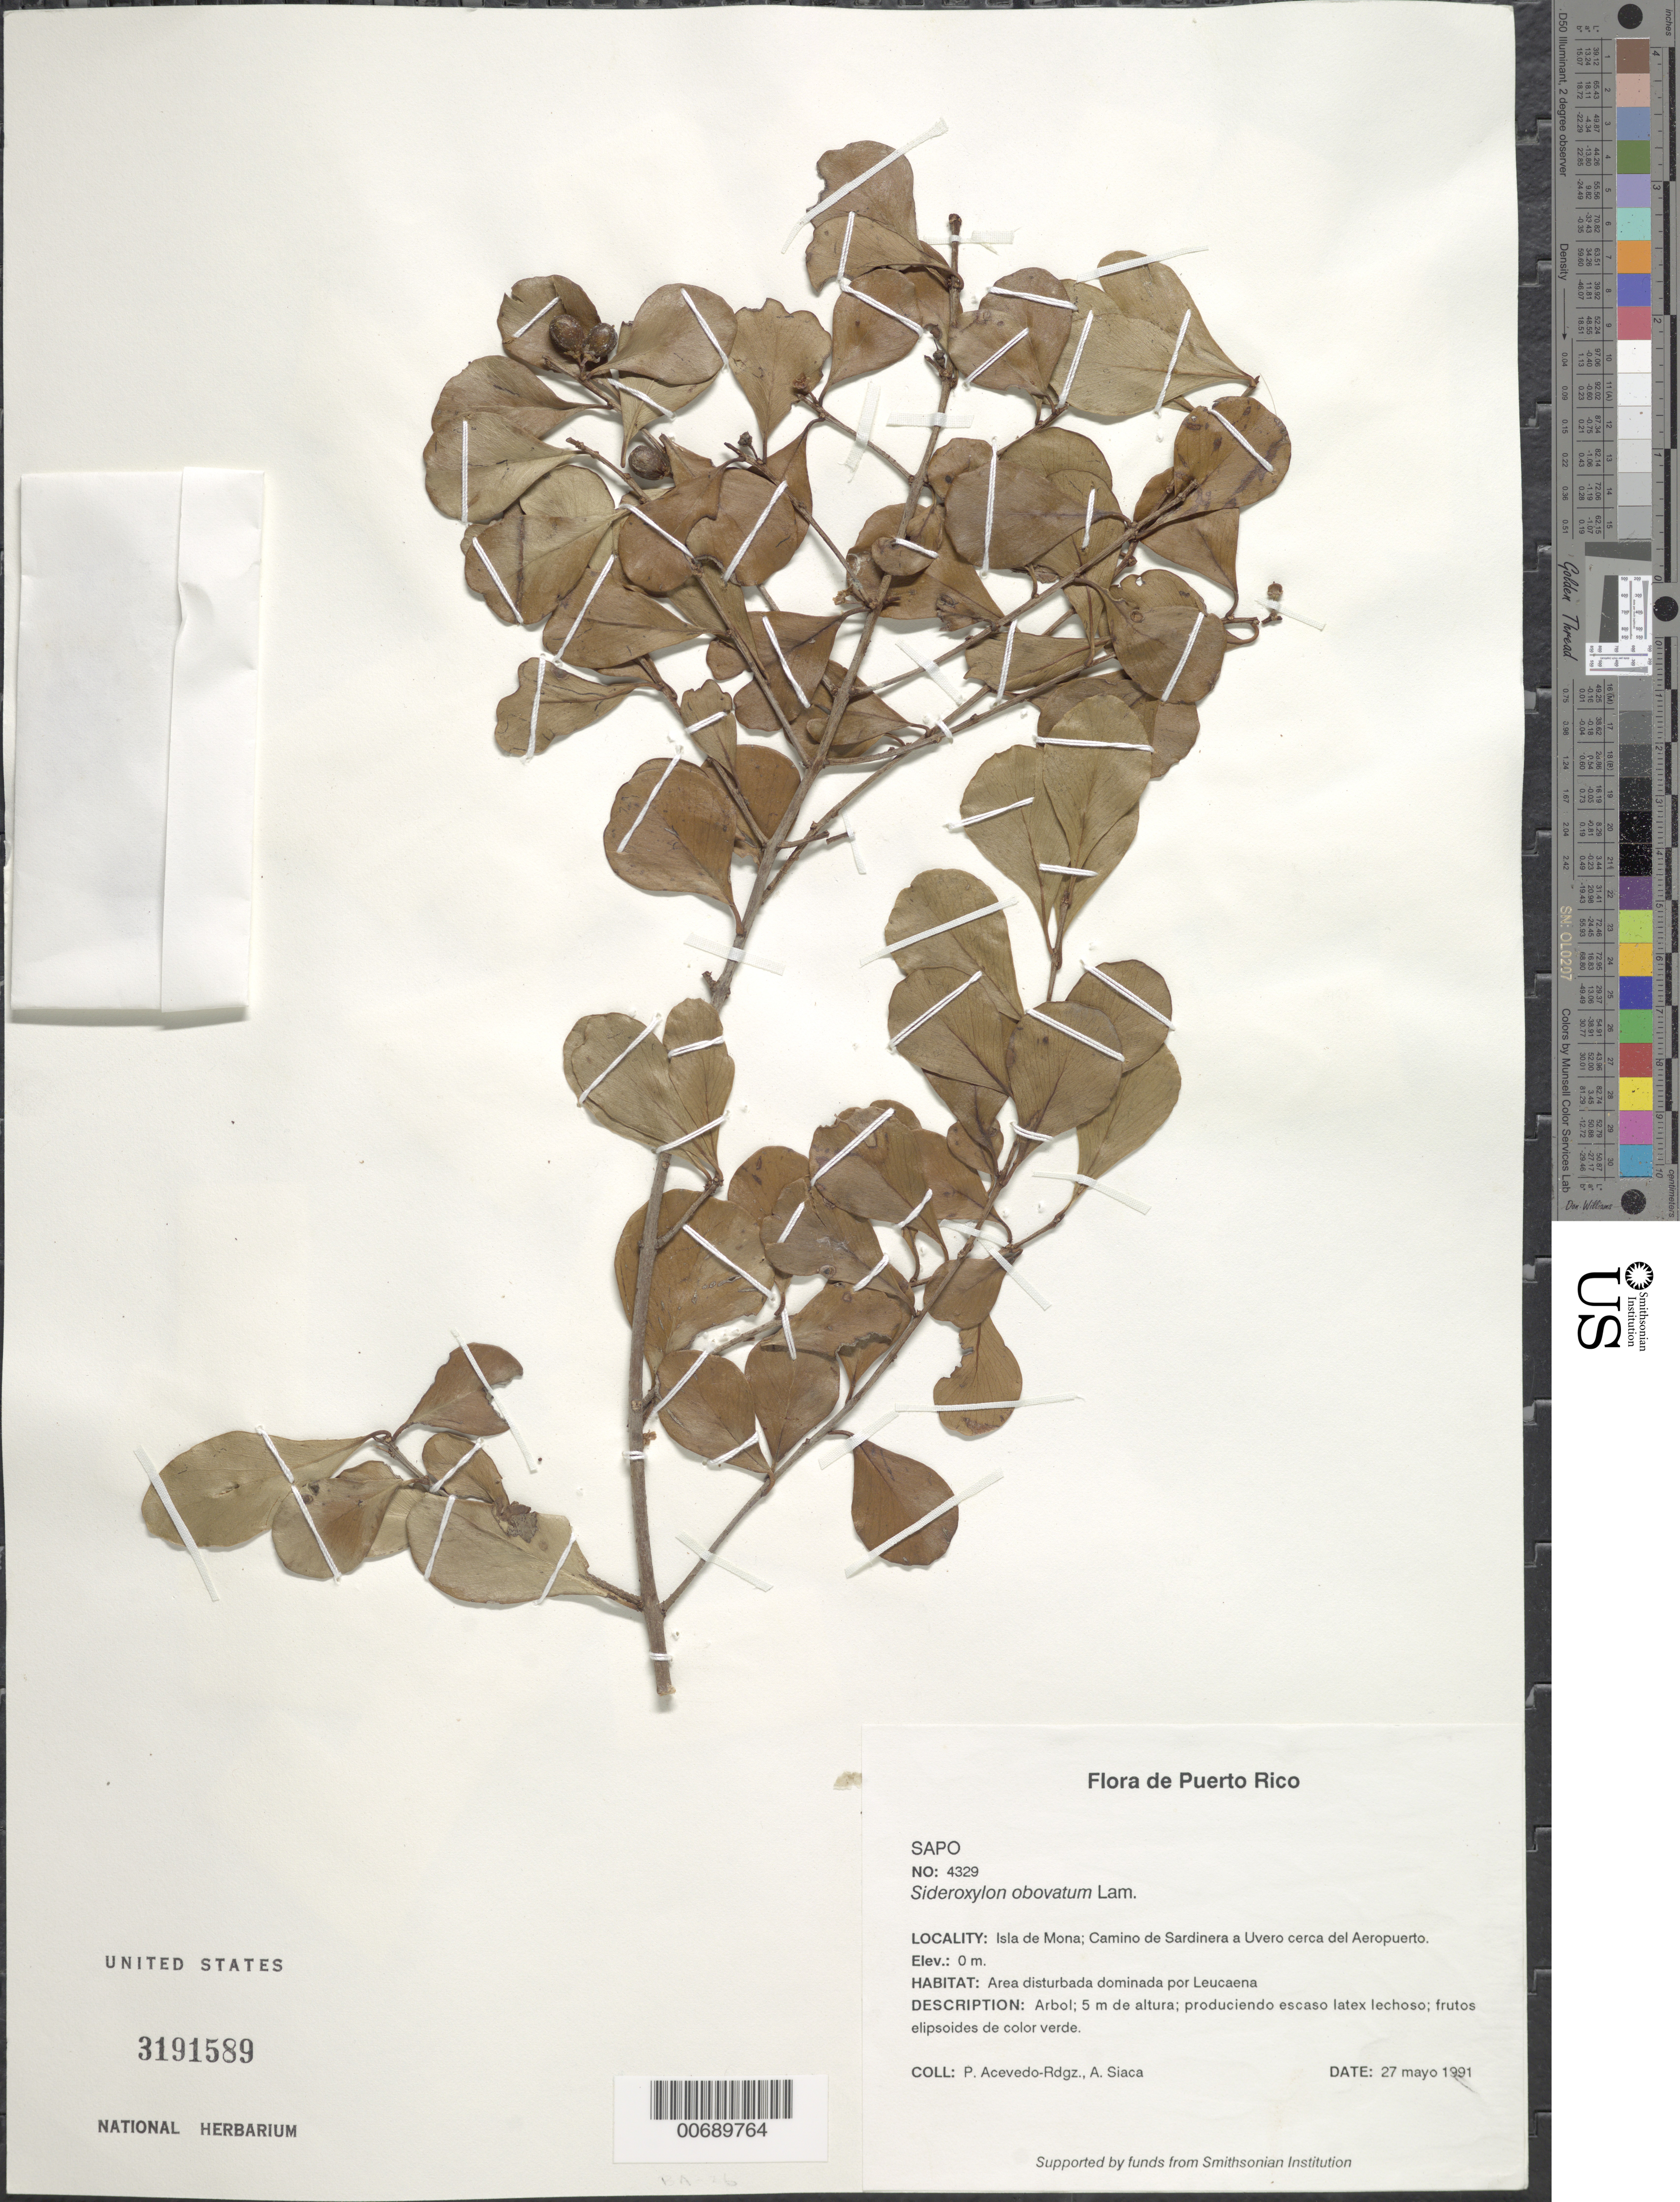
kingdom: Plantae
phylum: Tracheophyta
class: Magnoliopsida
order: Ericales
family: Sapotaceae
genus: Sideroxylon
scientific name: Sideroxylon obovatum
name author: Lam.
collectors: P. Acevedo-Rodr. & A. Siaca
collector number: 4329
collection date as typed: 27 May 1991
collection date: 1991-05-27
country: Puerto Rico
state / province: Mayaguëz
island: Mona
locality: Isla de Mona; Camino de Sardinera a Uvero cerca del Aeropuerto.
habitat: Area disturbada dominada por Leucaena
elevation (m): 0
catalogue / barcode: US 3191589